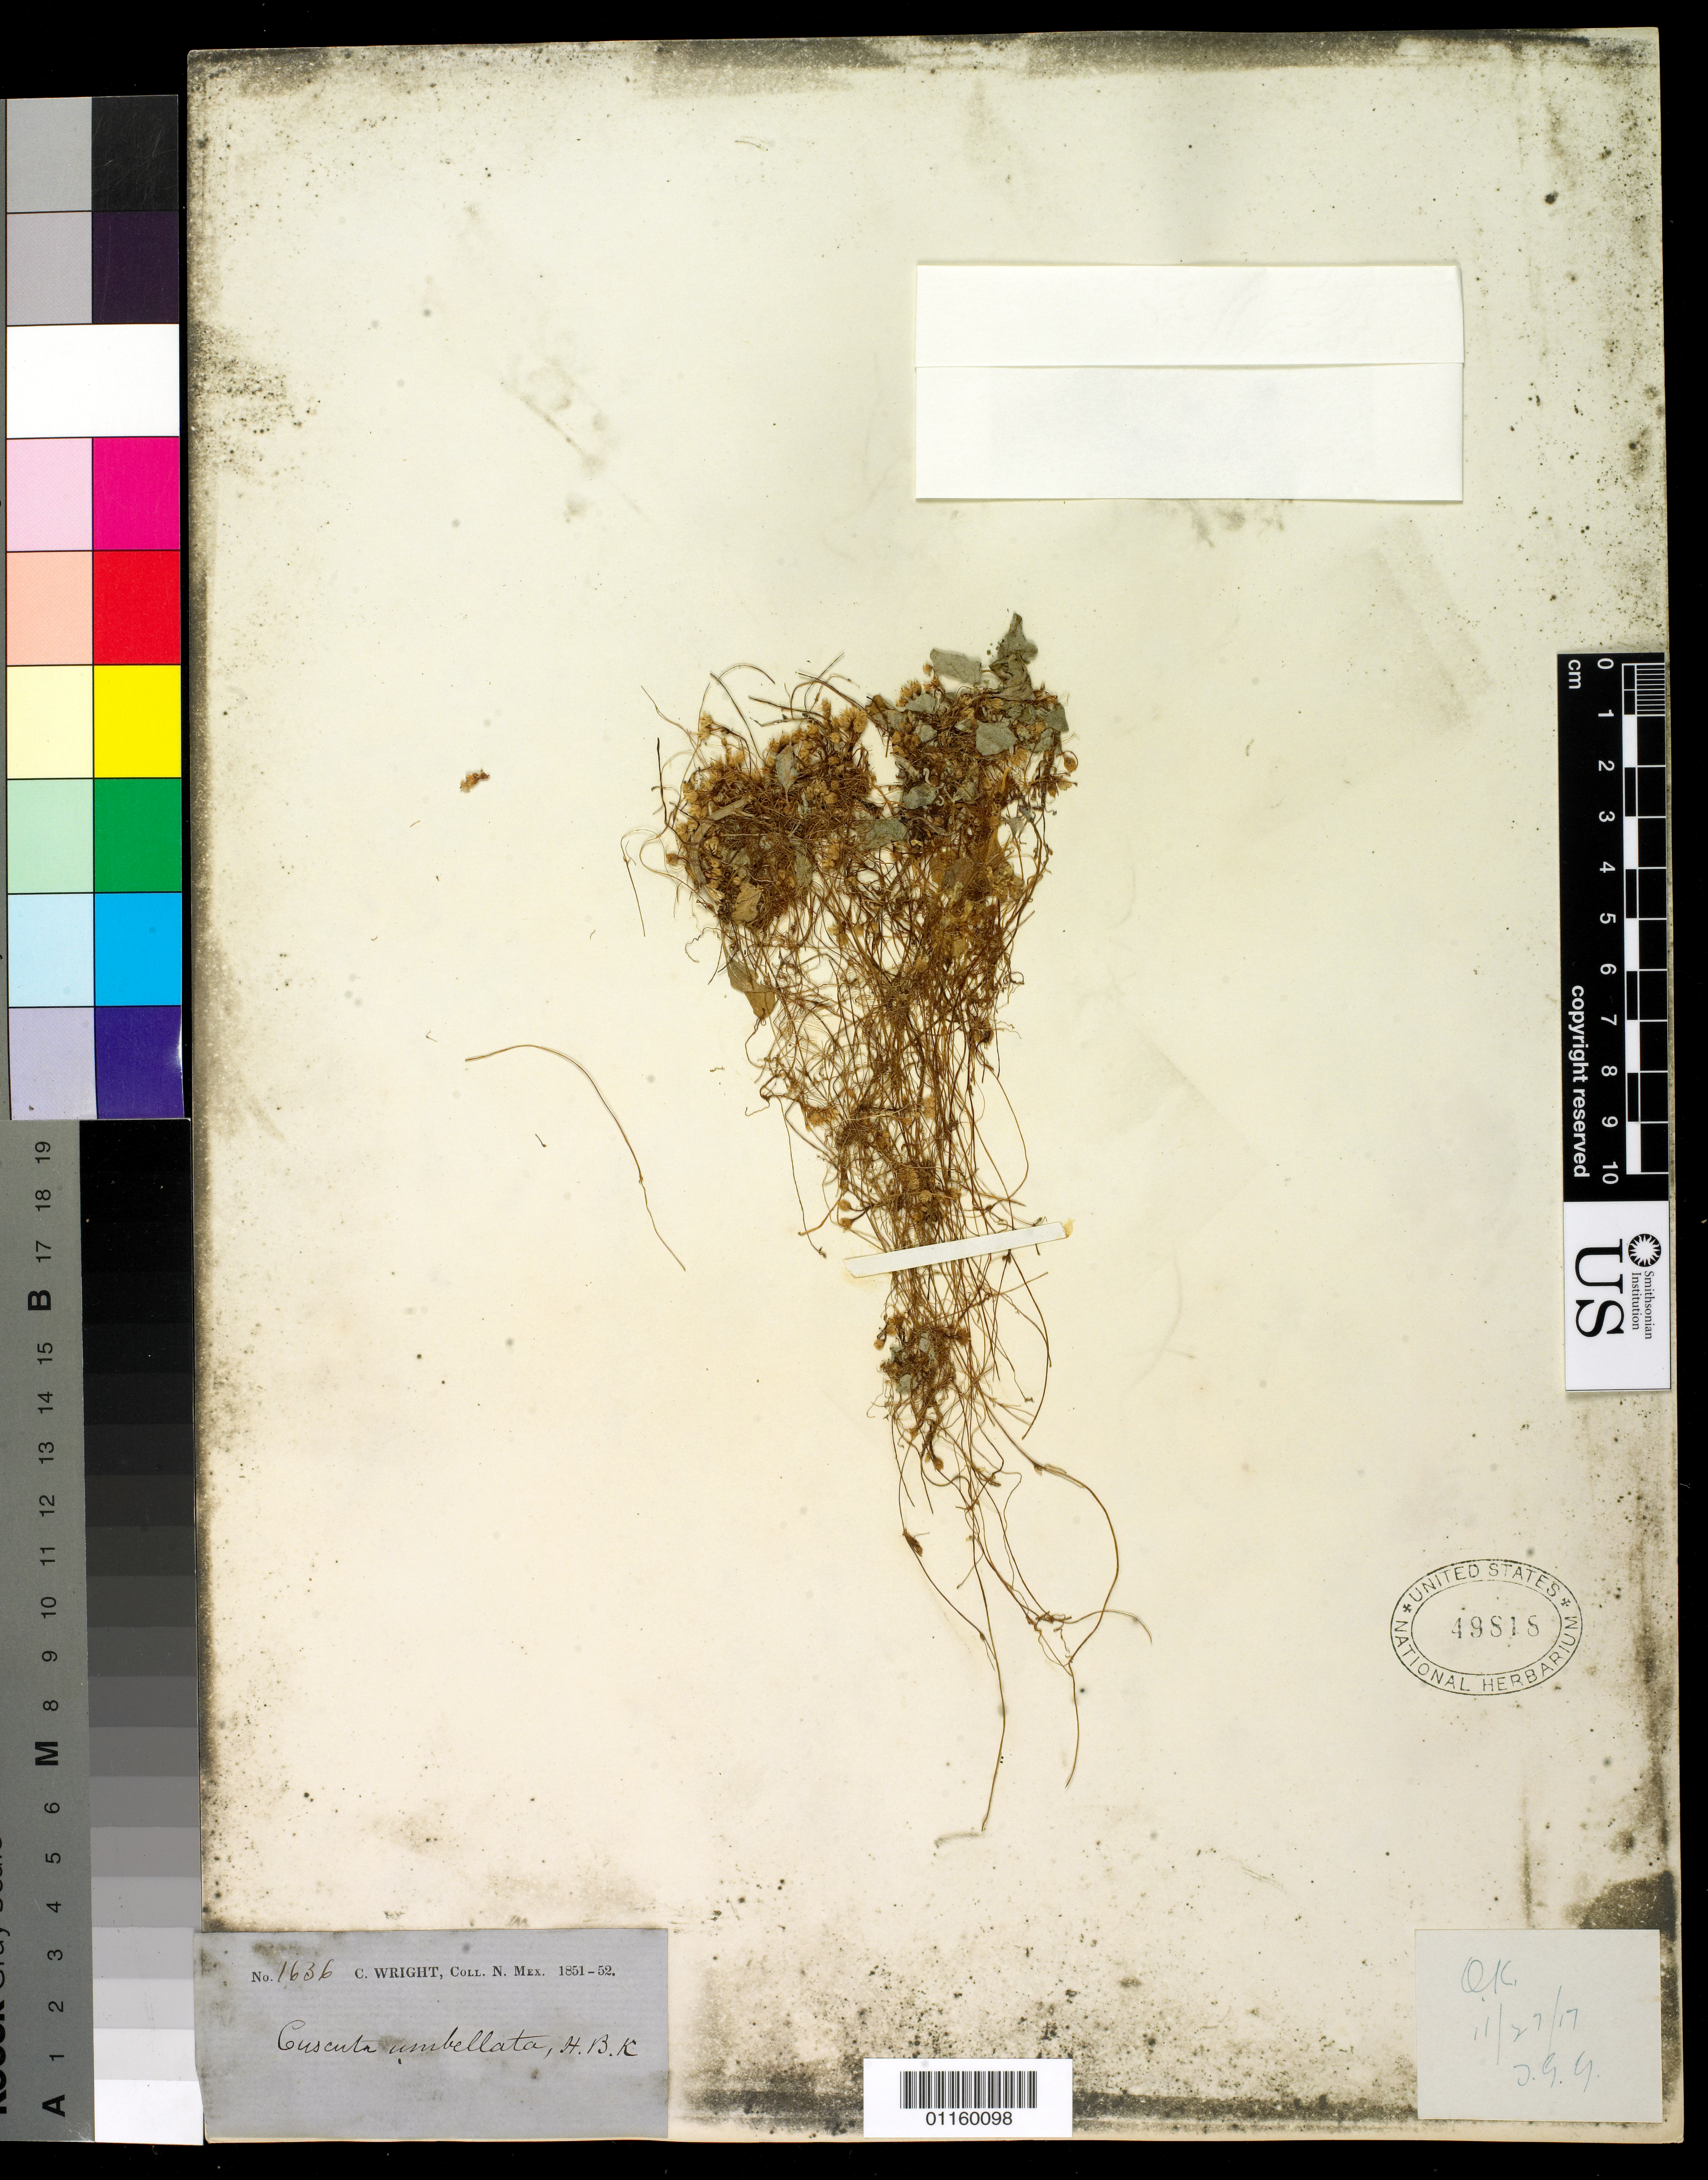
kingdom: Plantae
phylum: Tracheophyta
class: Magnoliopsida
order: Solanales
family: Convolvulaceae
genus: Cuscuta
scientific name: Cuscuta umbellata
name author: Kunth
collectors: C. Wright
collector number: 1636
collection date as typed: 1851 to -- --- 1852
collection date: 1851/1852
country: United States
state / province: New Mexico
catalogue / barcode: US 49818